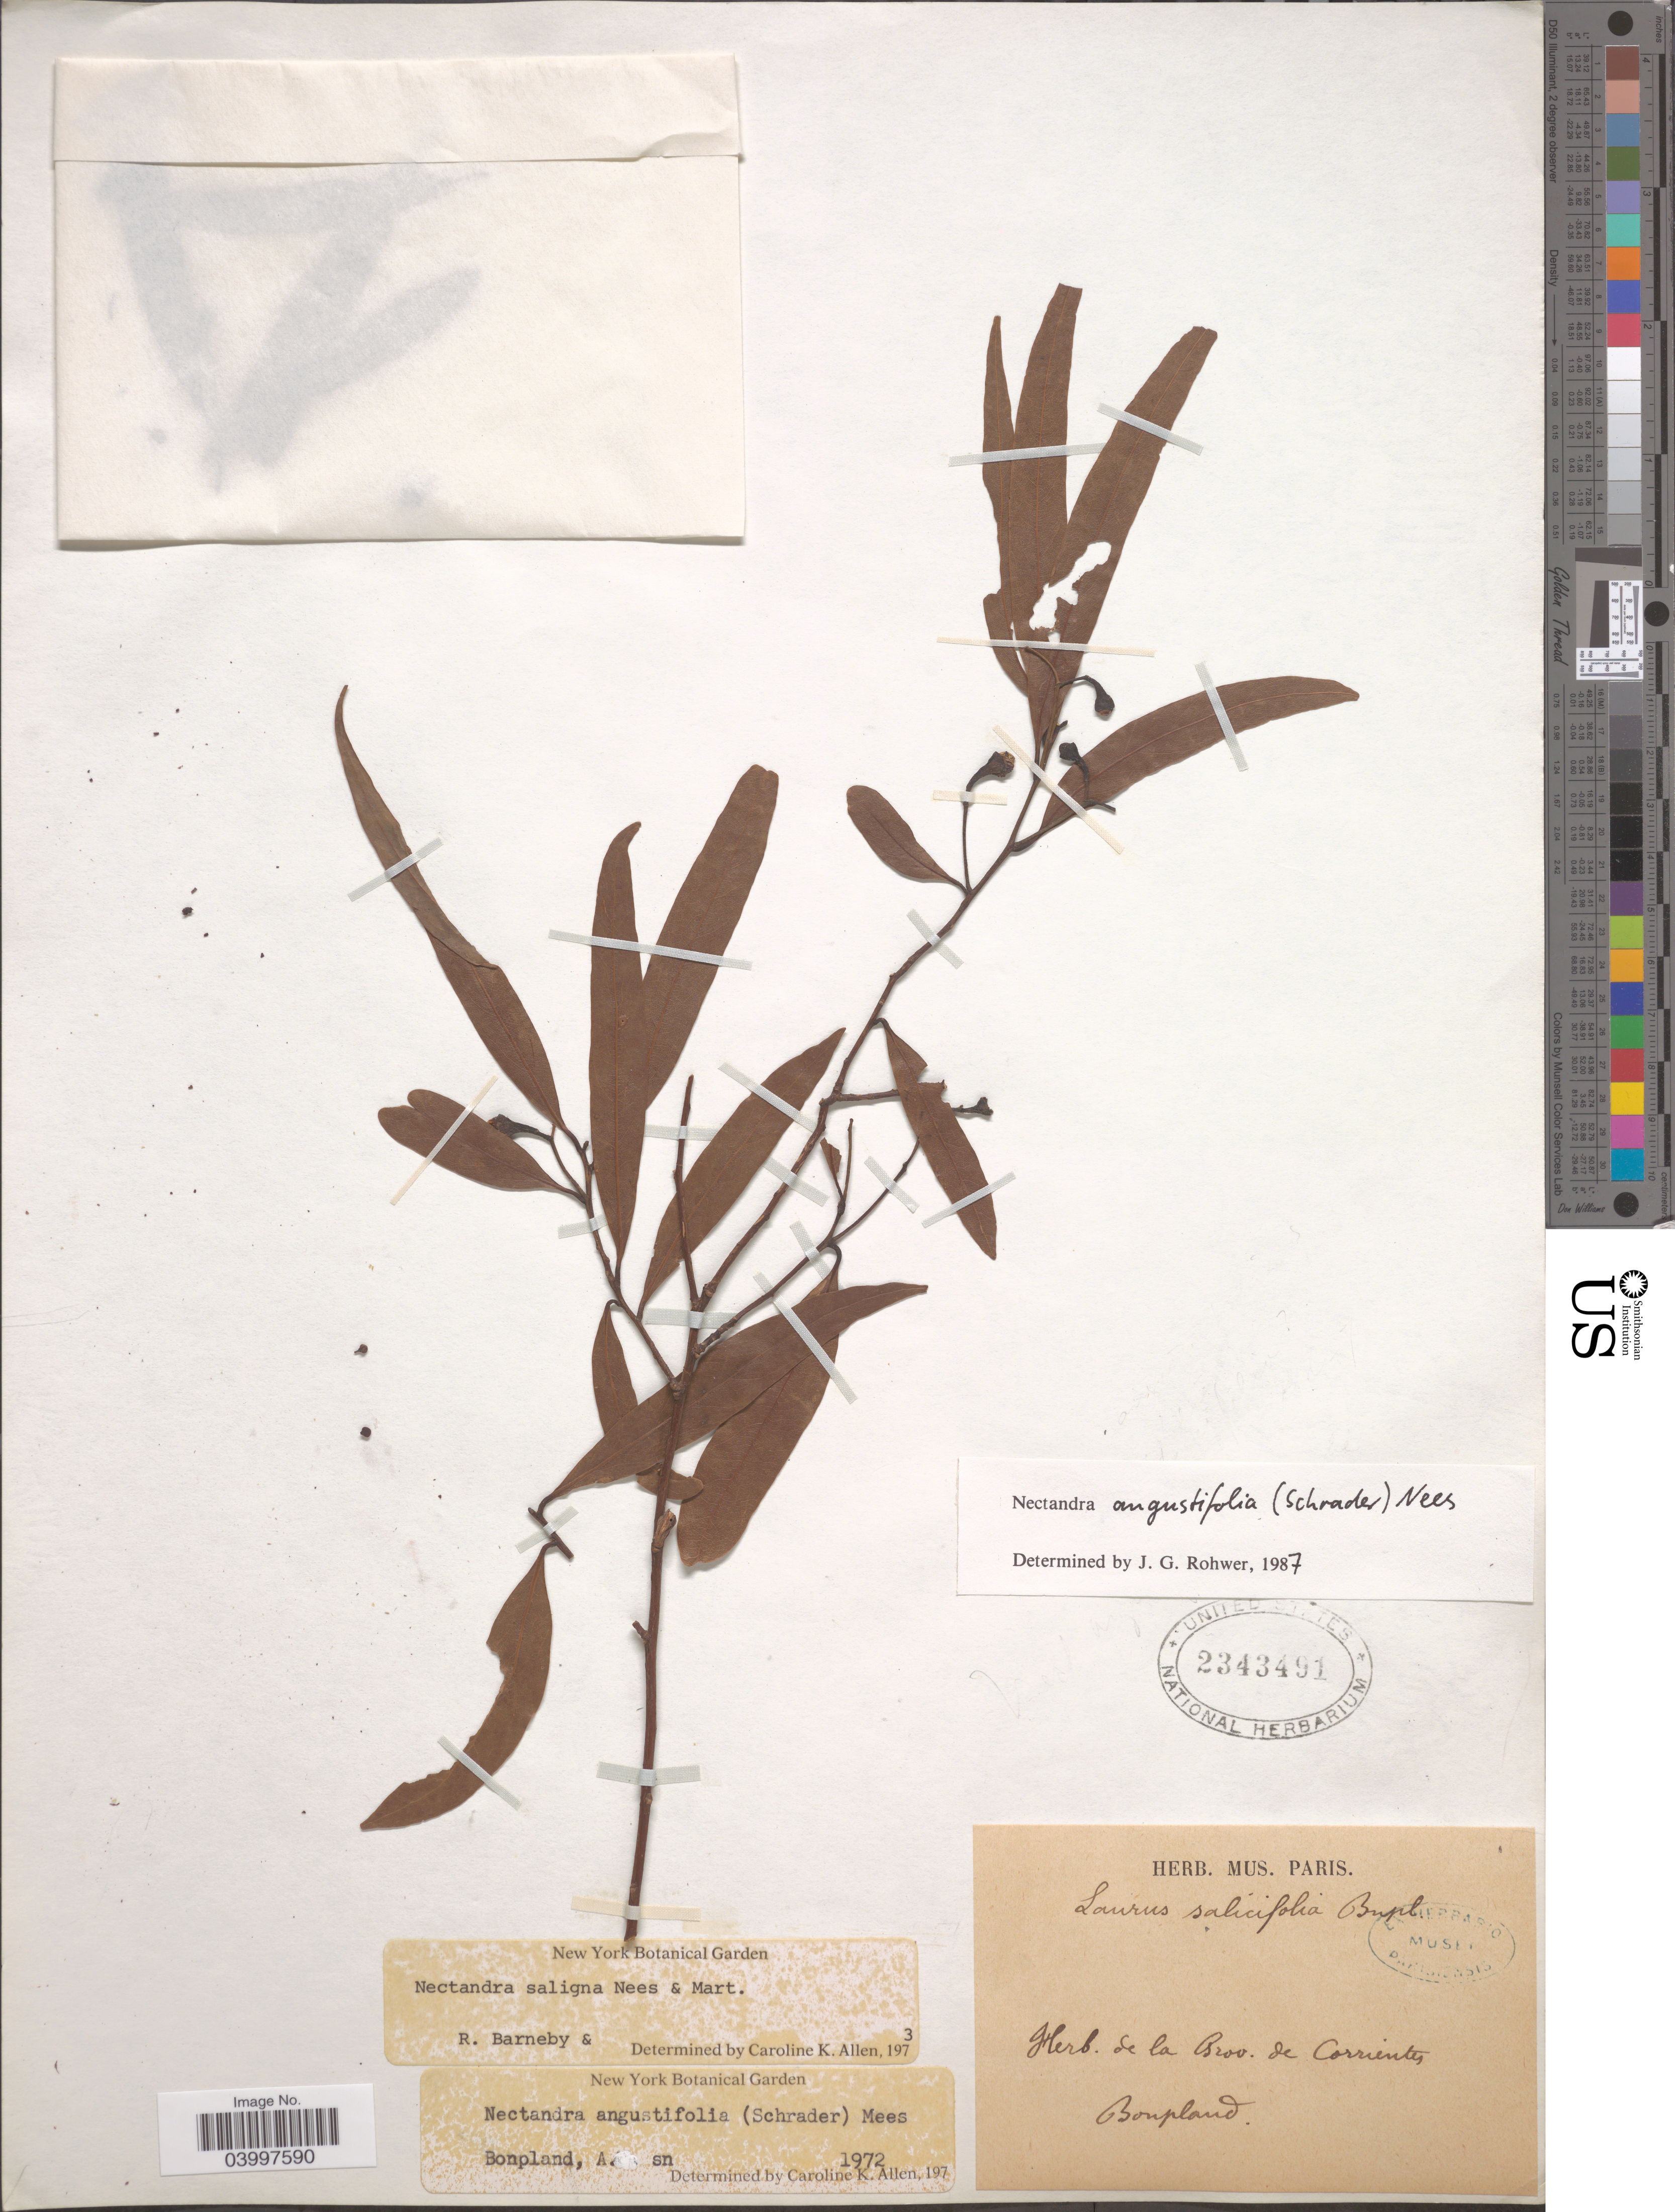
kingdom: Plantae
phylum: Tracheophyta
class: Magnoliopsida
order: Laurales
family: Lauraceae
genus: Nectandra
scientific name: Nectandra angustifolia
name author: (Schrad.) Nees & Mart.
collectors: A. J. A. Bonpland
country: Argentina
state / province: Corrientes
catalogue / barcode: US 2343491